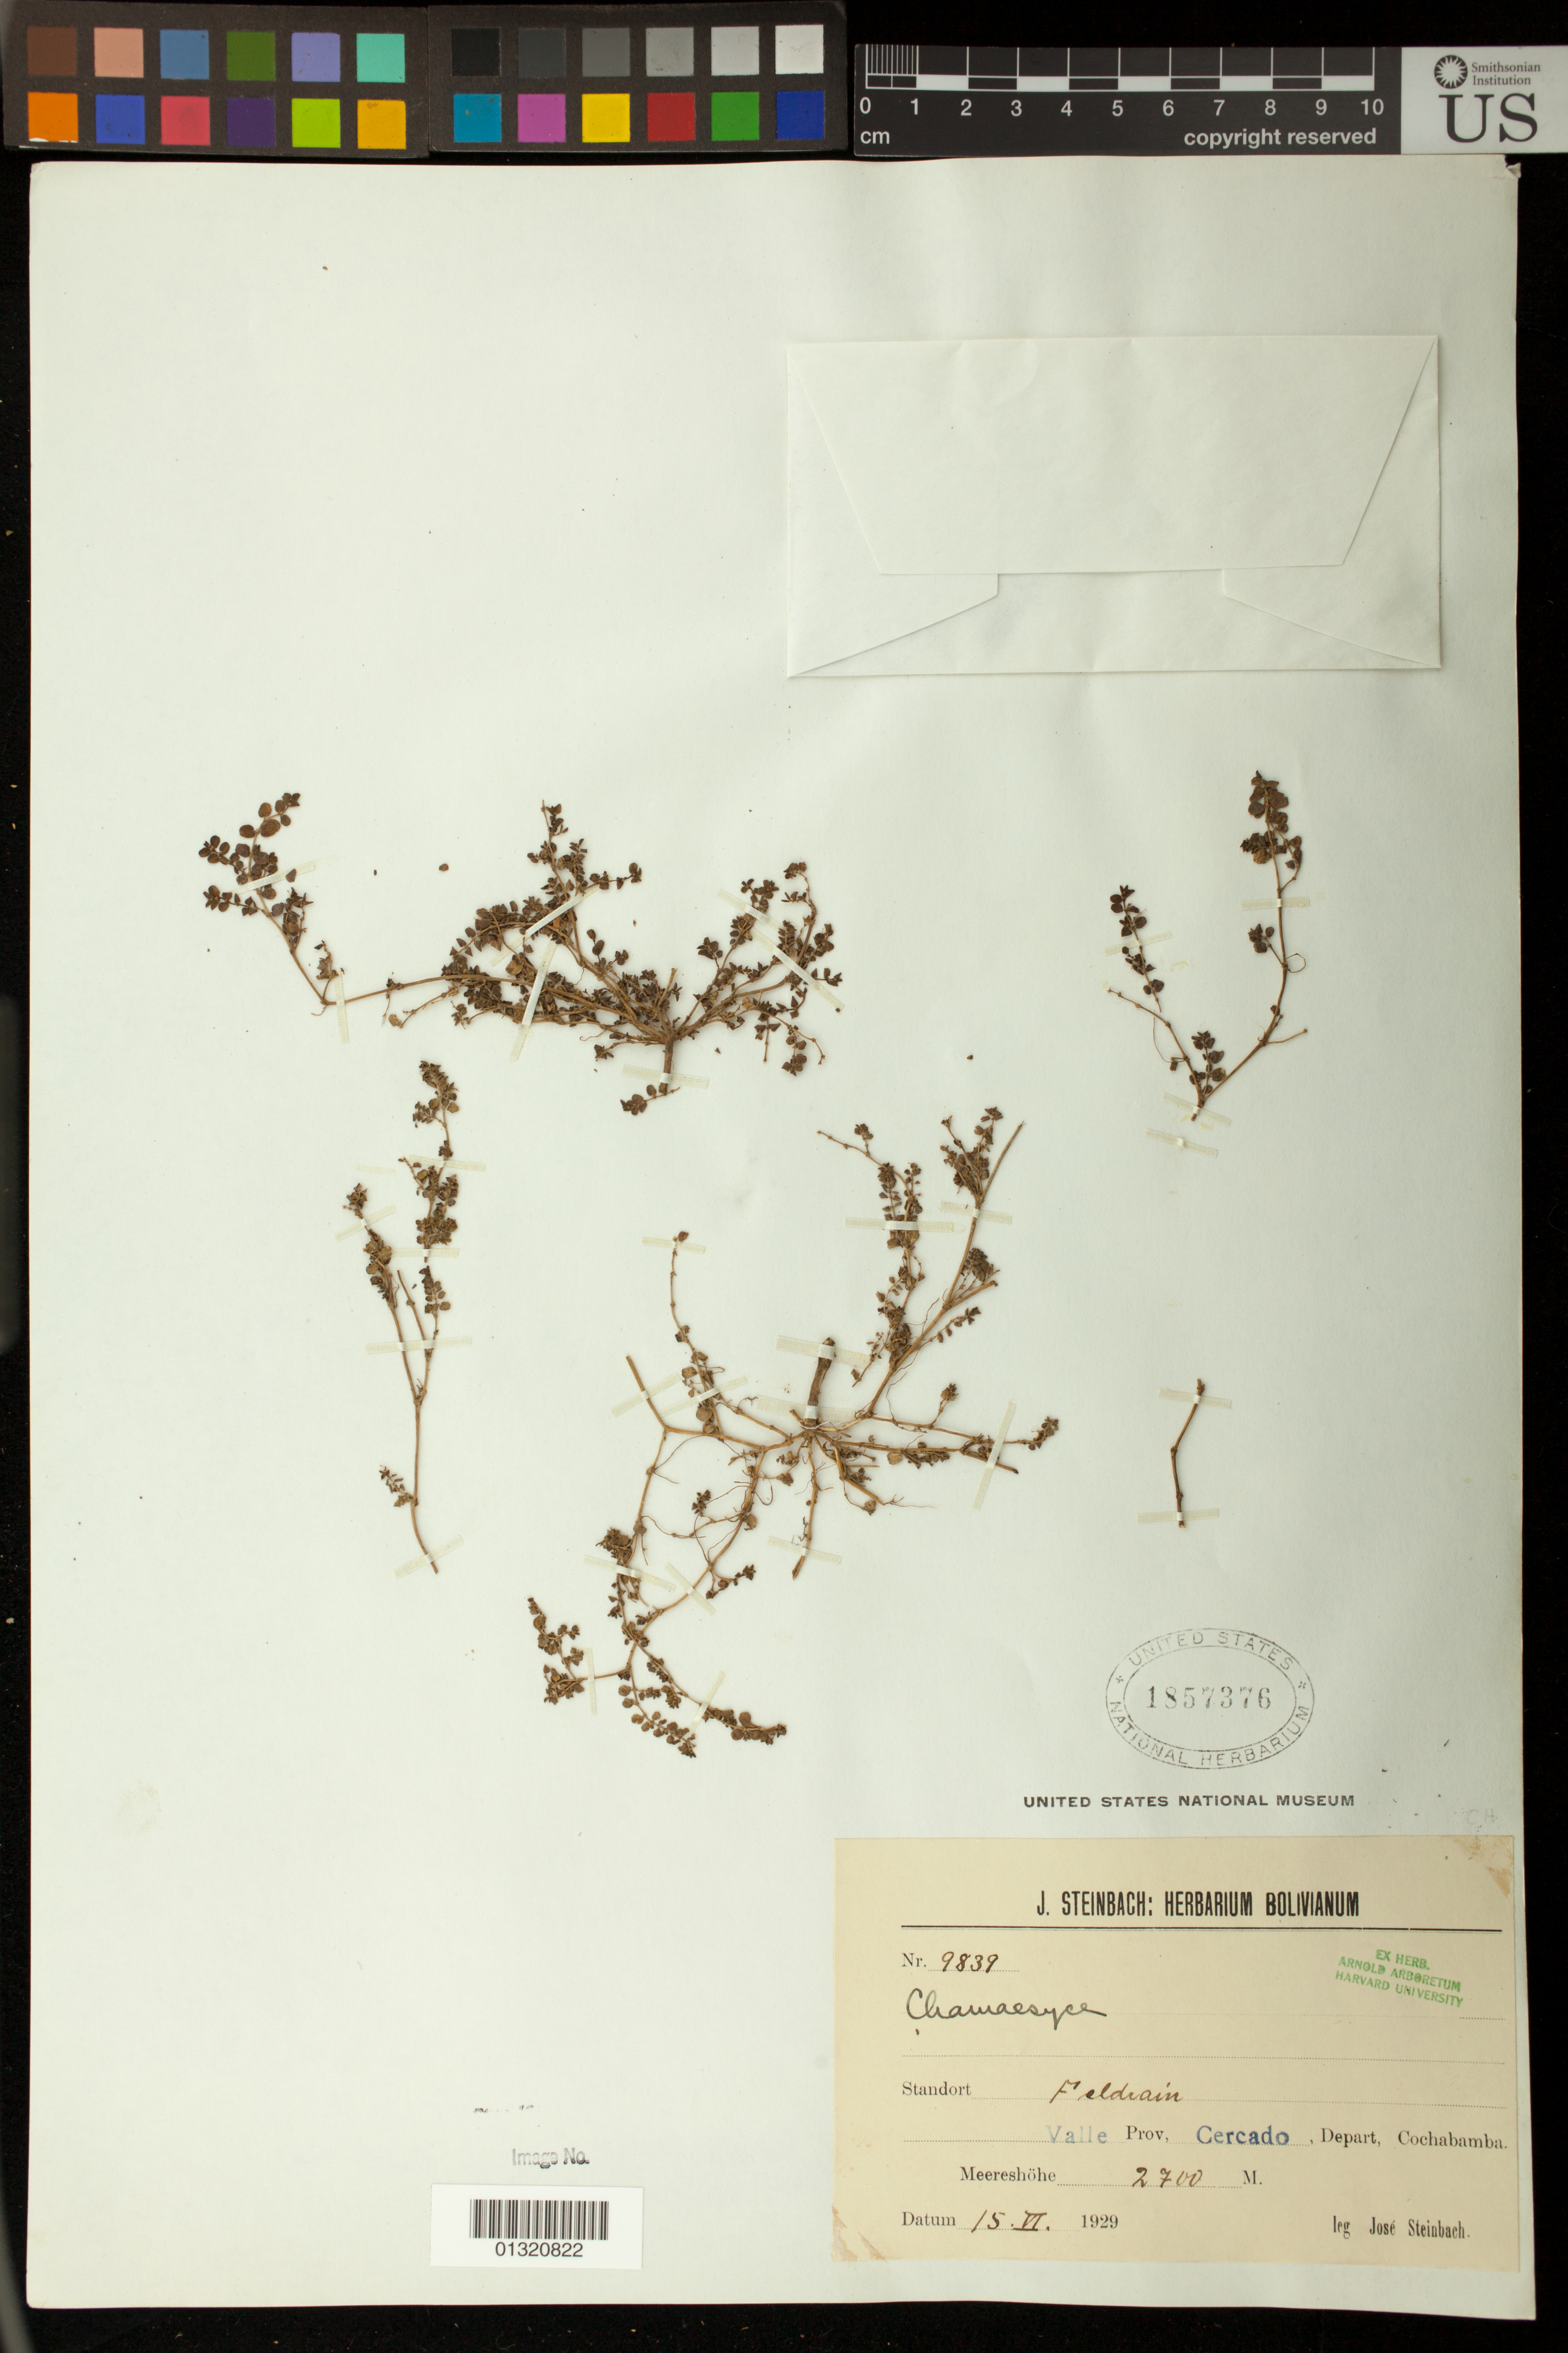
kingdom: Plantae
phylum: Tracheophyta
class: Magnoliopsida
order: Malpighiales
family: Euphorbiaceae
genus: Euphorbia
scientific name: Euphorbia sp.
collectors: J. Steinbach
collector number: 9839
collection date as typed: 15 VI 1929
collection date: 1929-06-15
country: Bolivia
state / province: Cochabamba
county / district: Cercado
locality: Valle Prov, Cercado, Depart, Cochabamba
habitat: Feldrain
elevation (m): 2700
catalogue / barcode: US 1857376